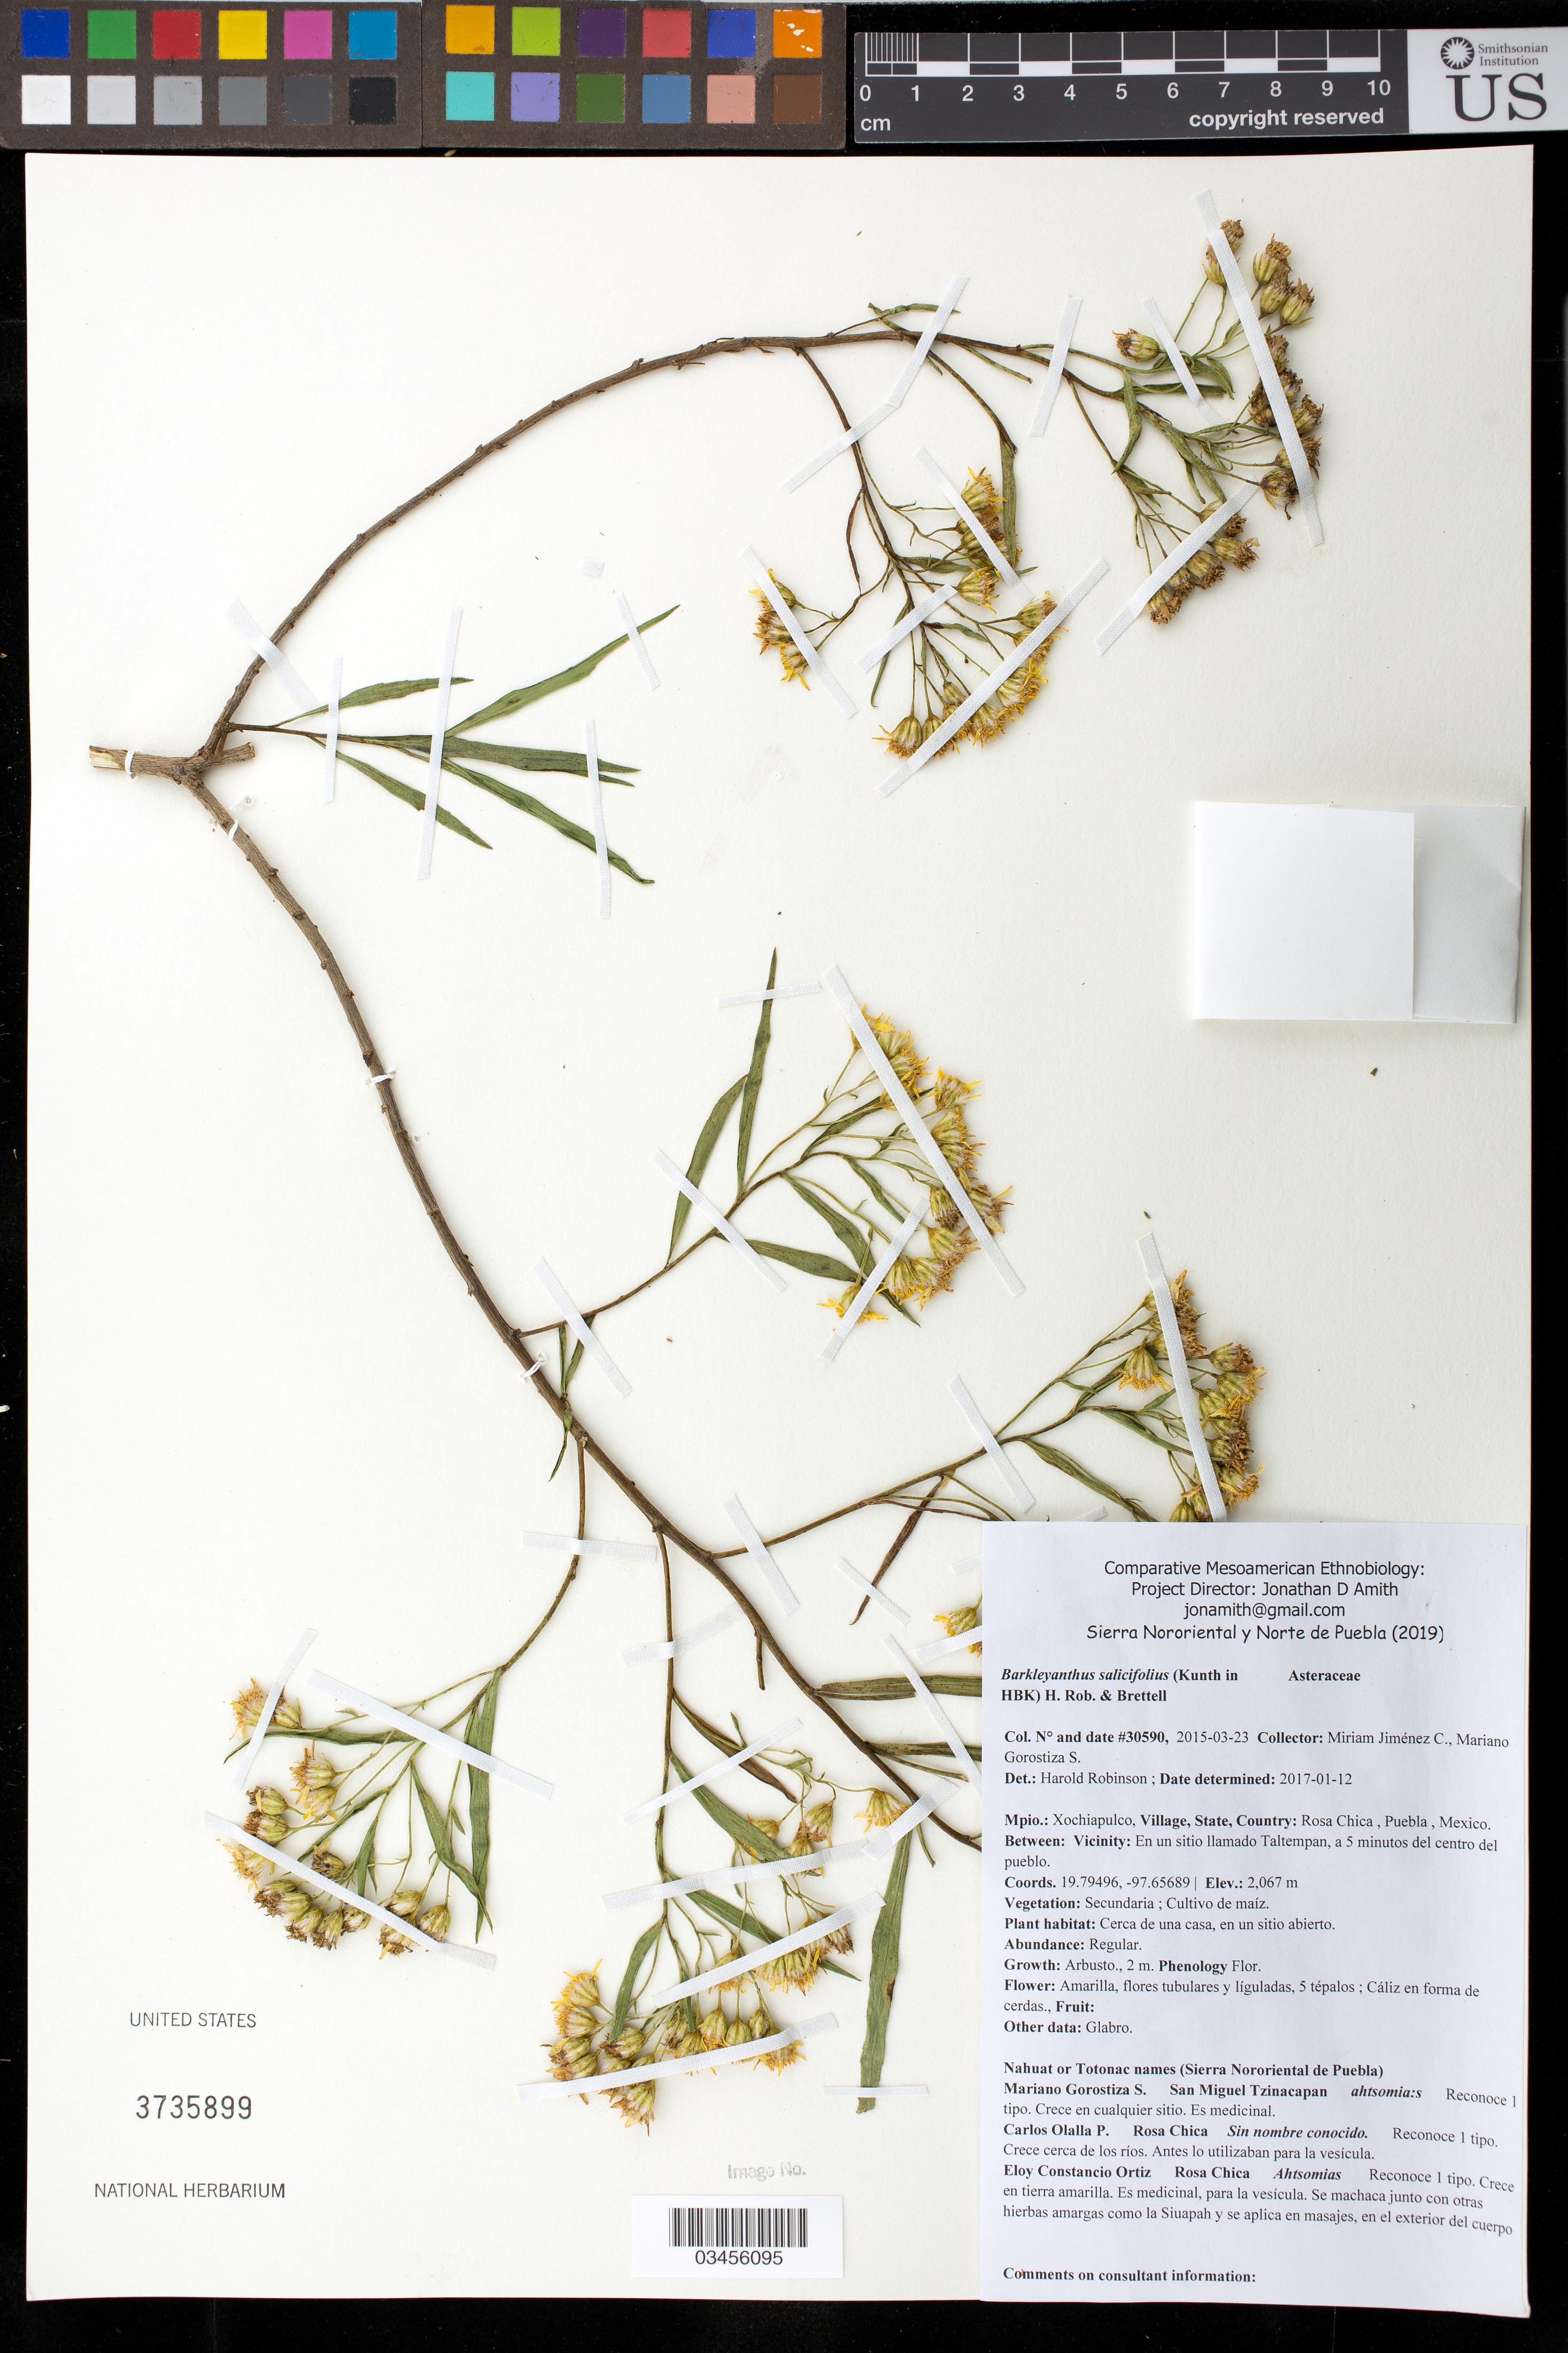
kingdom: Plantae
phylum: Tracheophyta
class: Magnoliopsida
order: Asterales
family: Asteraceae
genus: Barkleyanthus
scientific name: Barkleyanthus salicifolius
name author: (Kunth) H. Rob. & Brettell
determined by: Robinson, Harold E., (US)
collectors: M. Jiménez Chimil & M. Gorostiza S.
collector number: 30590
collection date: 2015-03-23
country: México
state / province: Puebla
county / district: Xochiapulco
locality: PUEBLO: Rosa Chica; LOCALIDAD EXACTA: En un sitio llamado Taltempan, a 5 minutos del centro del pueblo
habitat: Cultivo de maíz | Cerca de una casa, en un sitio abierto.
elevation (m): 2067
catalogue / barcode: US 3735899